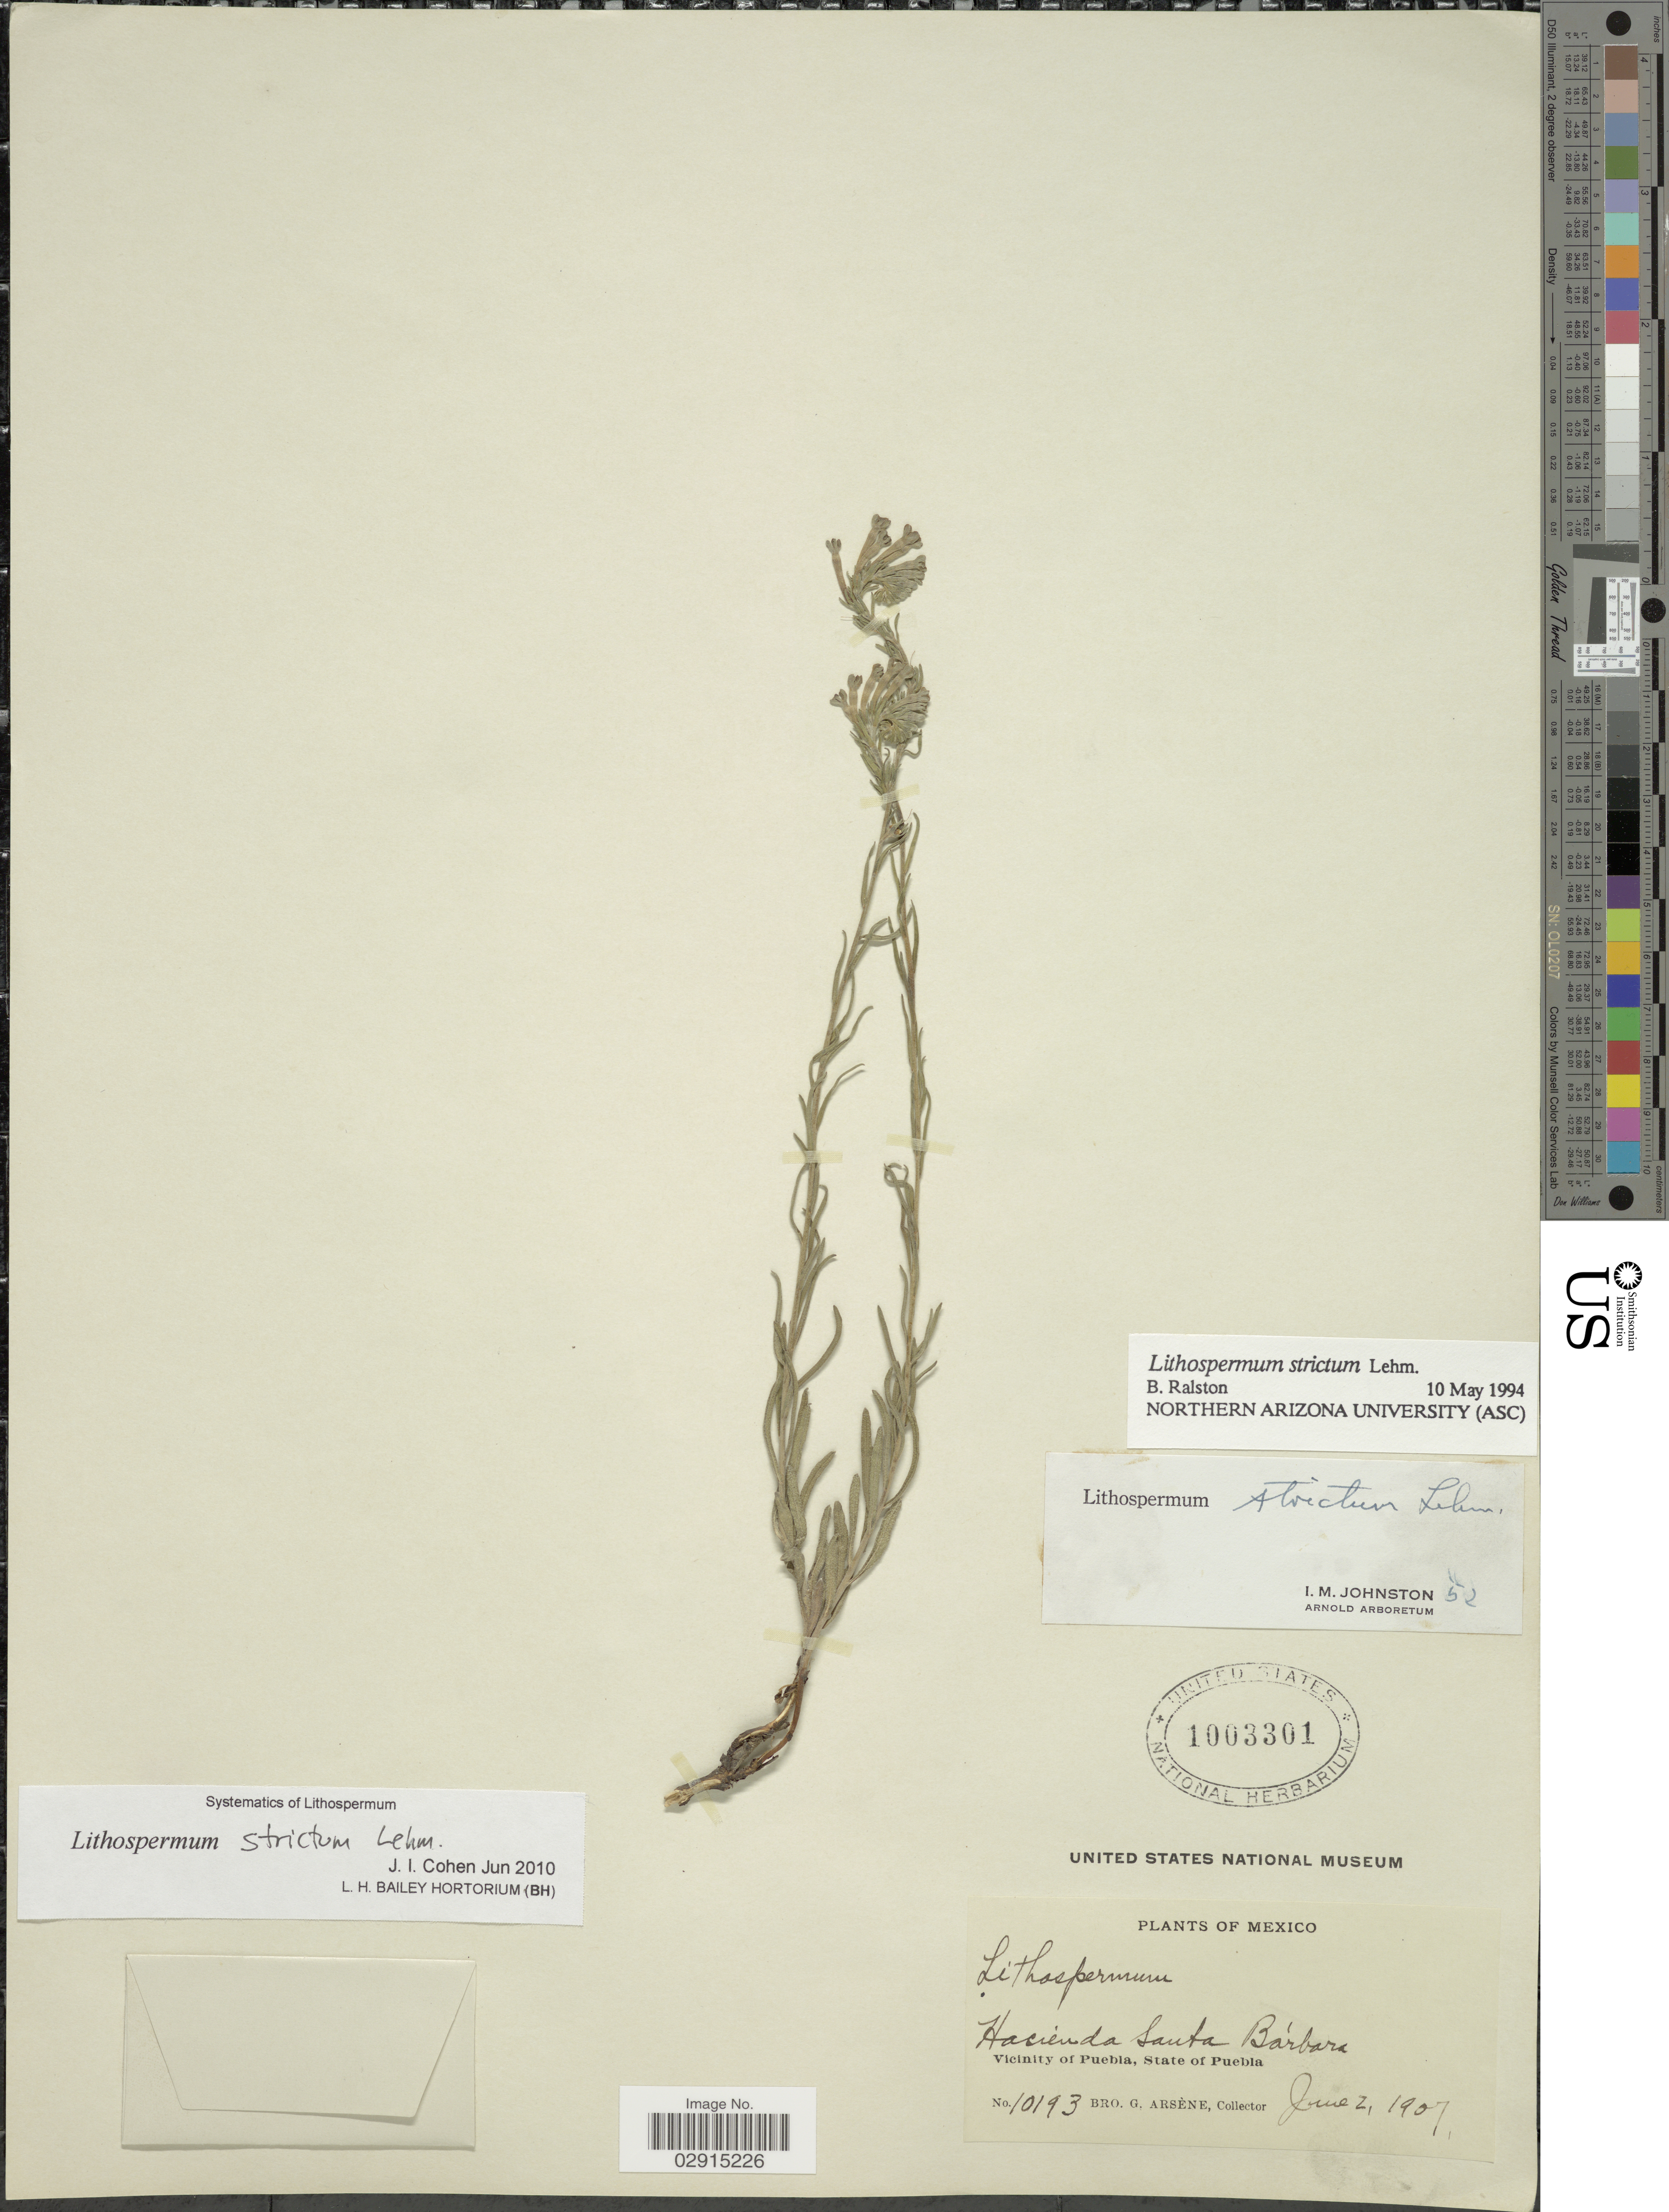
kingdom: Plantae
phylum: Tracheophyta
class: Magnoliopsida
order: Boraginales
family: Boraginaceae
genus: Lithospermum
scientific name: Lithospermum strictum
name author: Lehm.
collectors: Bro. G. Arsène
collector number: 10193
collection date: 1907-06-02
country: Mexico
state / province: Puebla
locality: Hacienda Santa Bárbara. Vicinity of Puebla.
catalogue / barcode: US 1003301